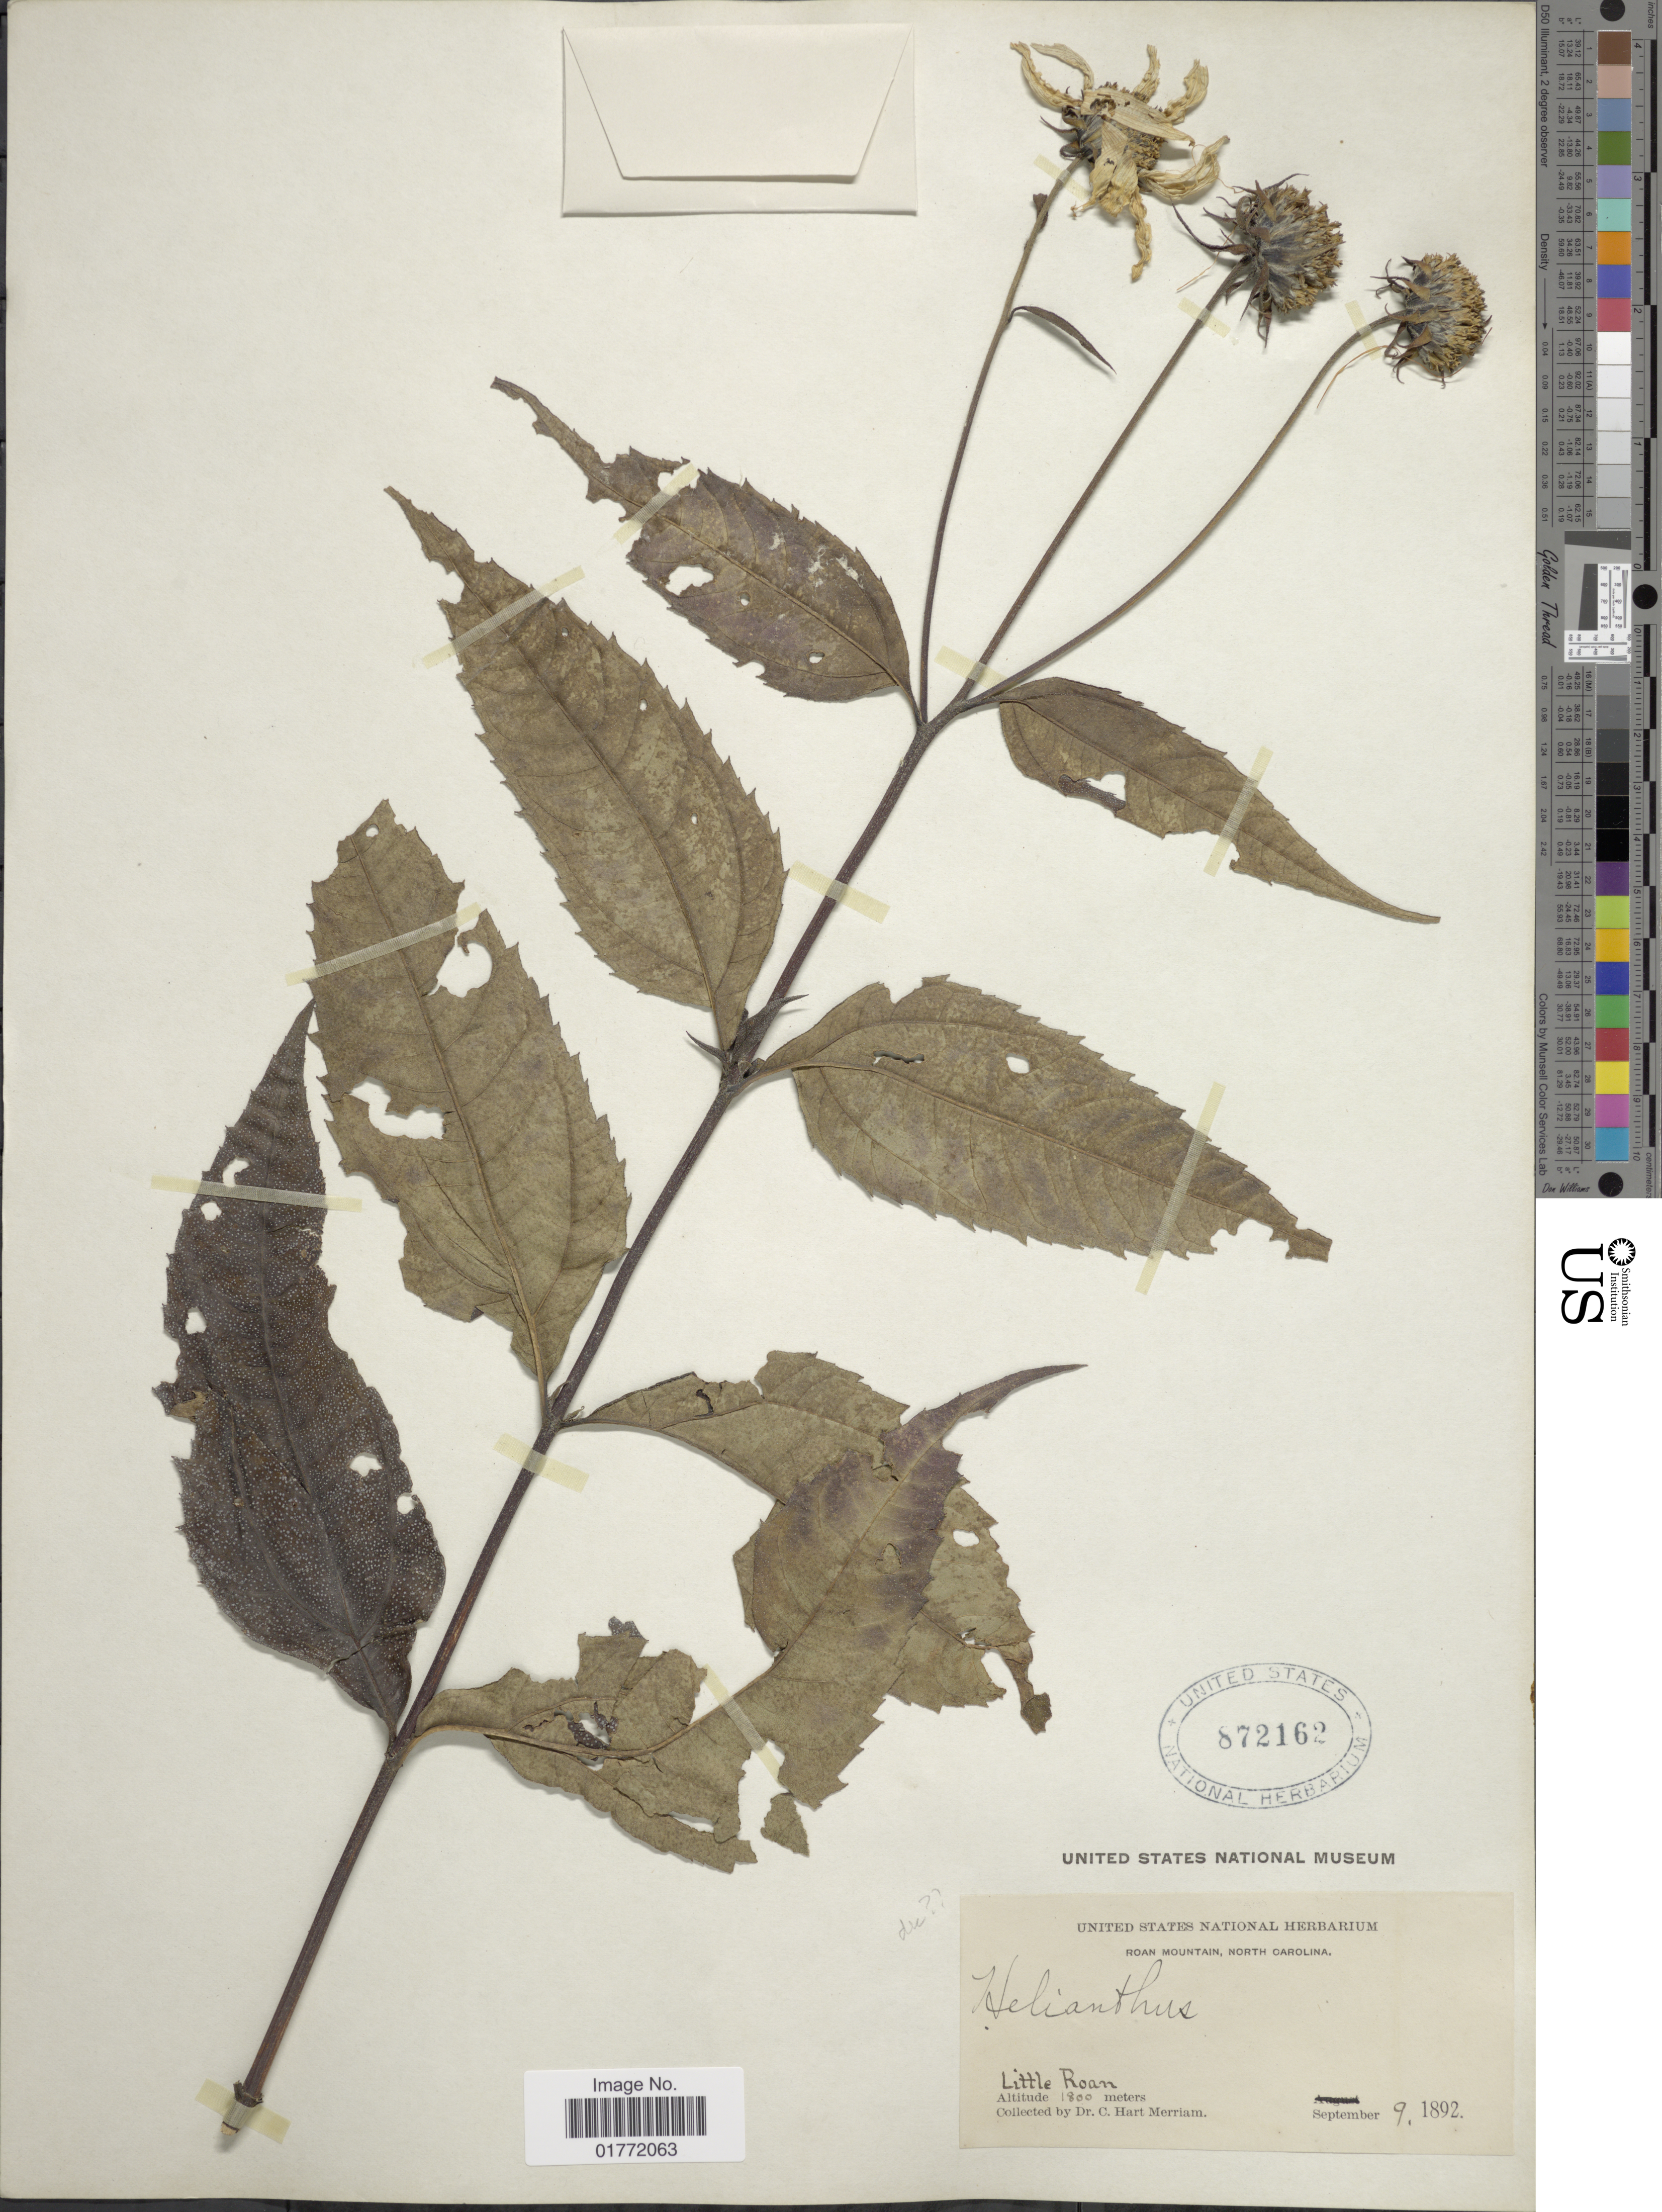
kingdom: Plantae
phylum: Tracheophyta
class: Magnoliopsida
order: Asterales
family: Asteraceae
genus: Helianthus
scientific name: Helianthus sp.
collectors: C. Merriam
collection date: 1892-09-09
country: United States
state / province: North Carolina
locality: Roan Mountain, Little Roan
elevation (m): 1800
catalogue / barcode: US 872162